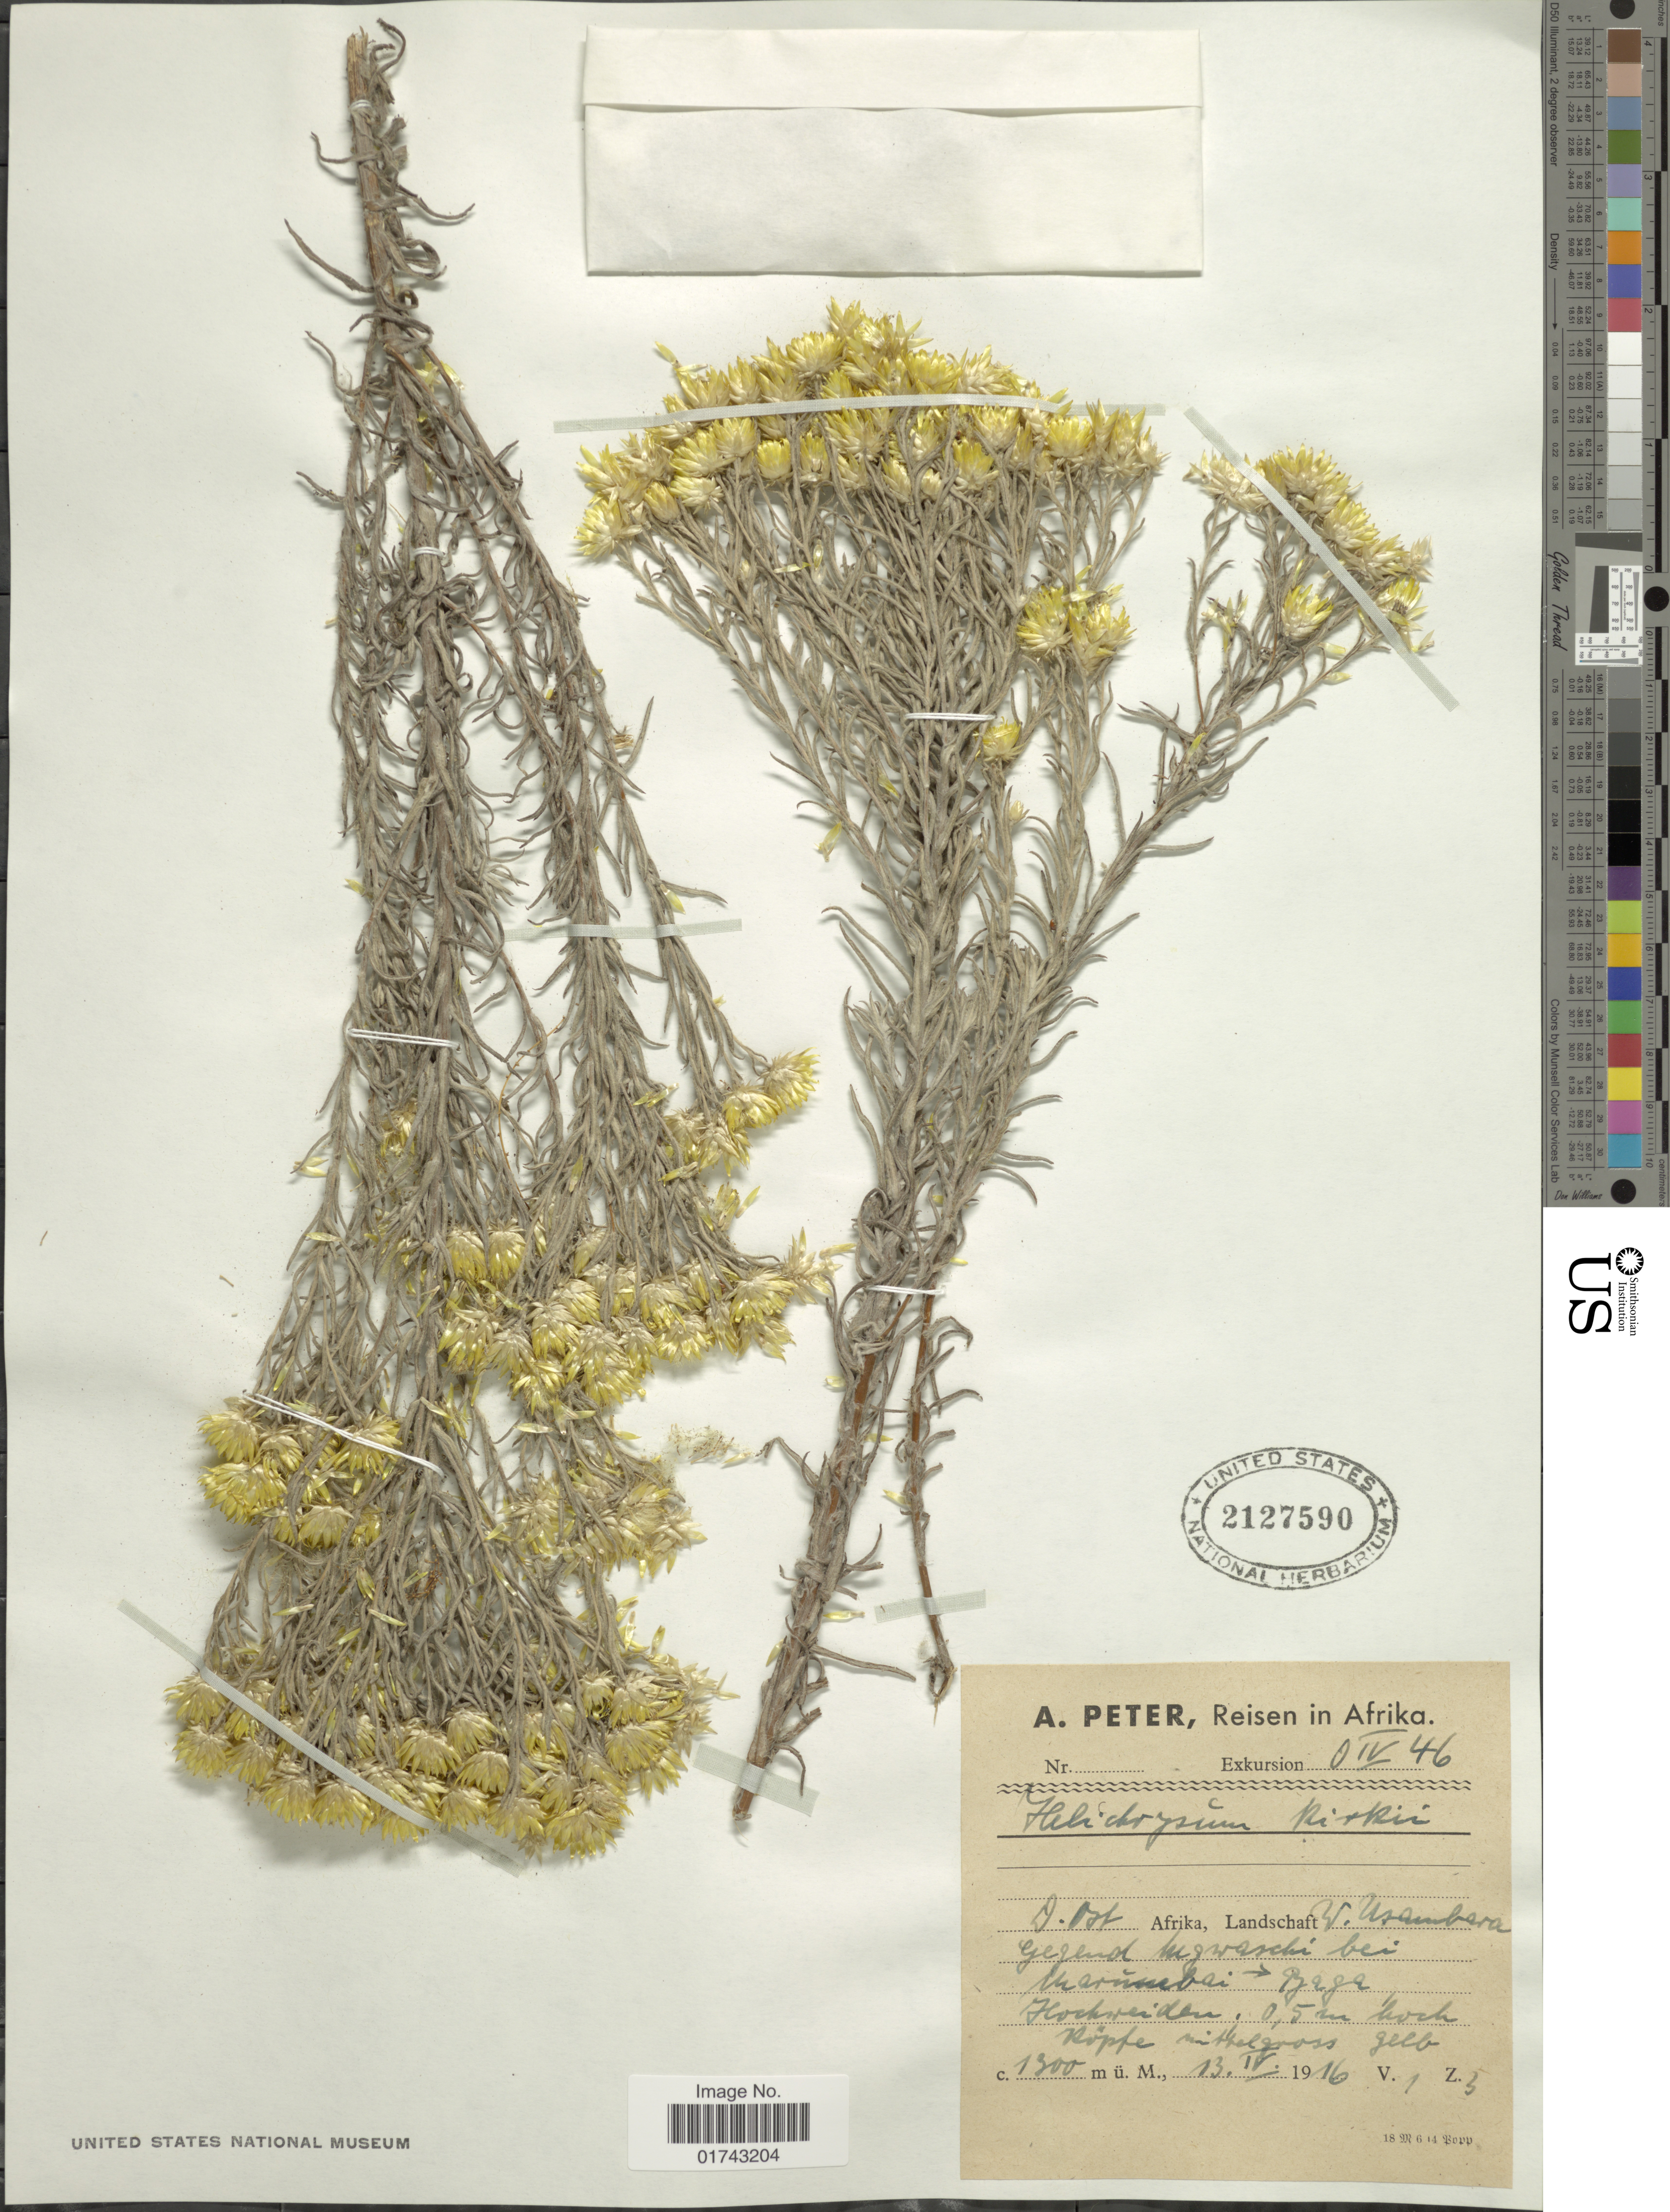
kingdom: Plantae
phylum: Tracheophyta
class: Magnoliopsida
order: Asterales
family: Asteraceae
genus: Helichrysum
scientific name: Helichrysum kirkii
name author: Oliv. & Hiern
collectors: A. Peter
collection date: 1916-04-13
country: Tanzania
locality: W. Usambara, bei Marumbi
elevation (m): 1300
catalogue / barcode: US 2127590